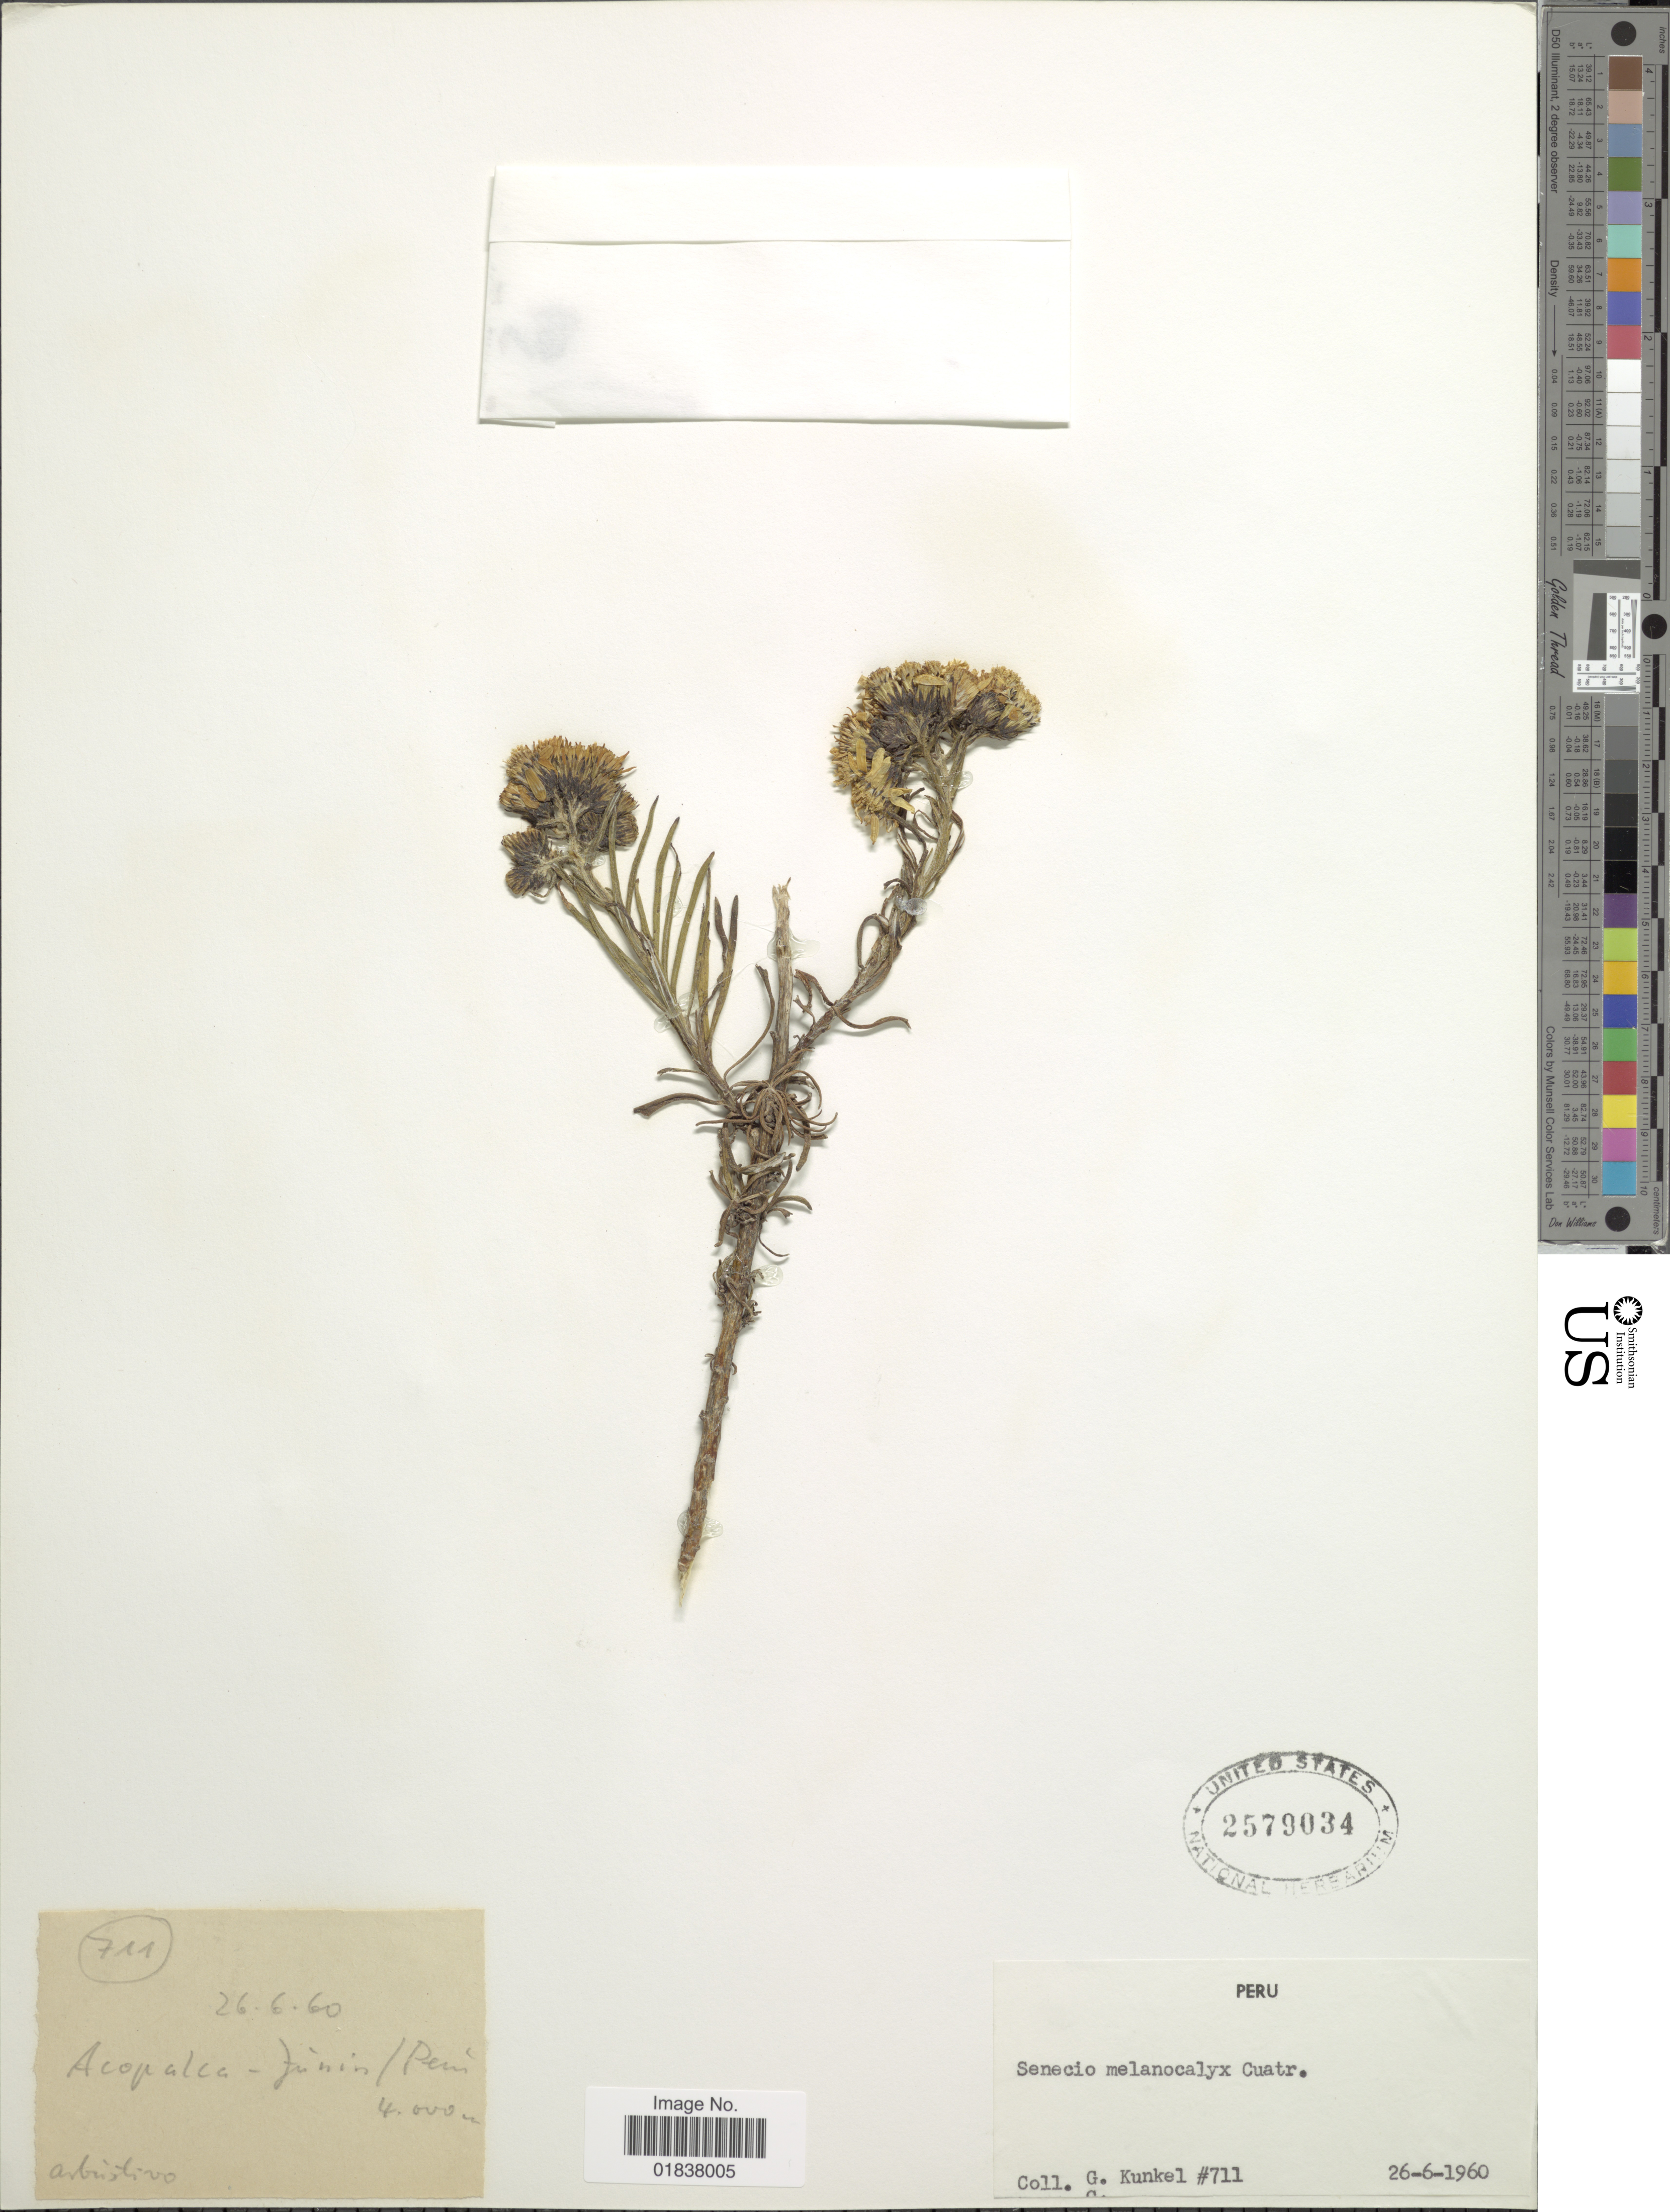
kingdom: Plantae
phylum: Tracheophyta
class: Magnoliopsida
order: Asterales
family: Asteraceae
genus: Senecio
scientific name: Senecio melanocalyx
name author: Cuatrec.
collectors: G. Kunkel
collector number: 711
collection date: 1960-06-26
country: Peru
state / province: Junín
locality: Acopalca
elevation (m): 4000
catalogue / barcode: US 2579034